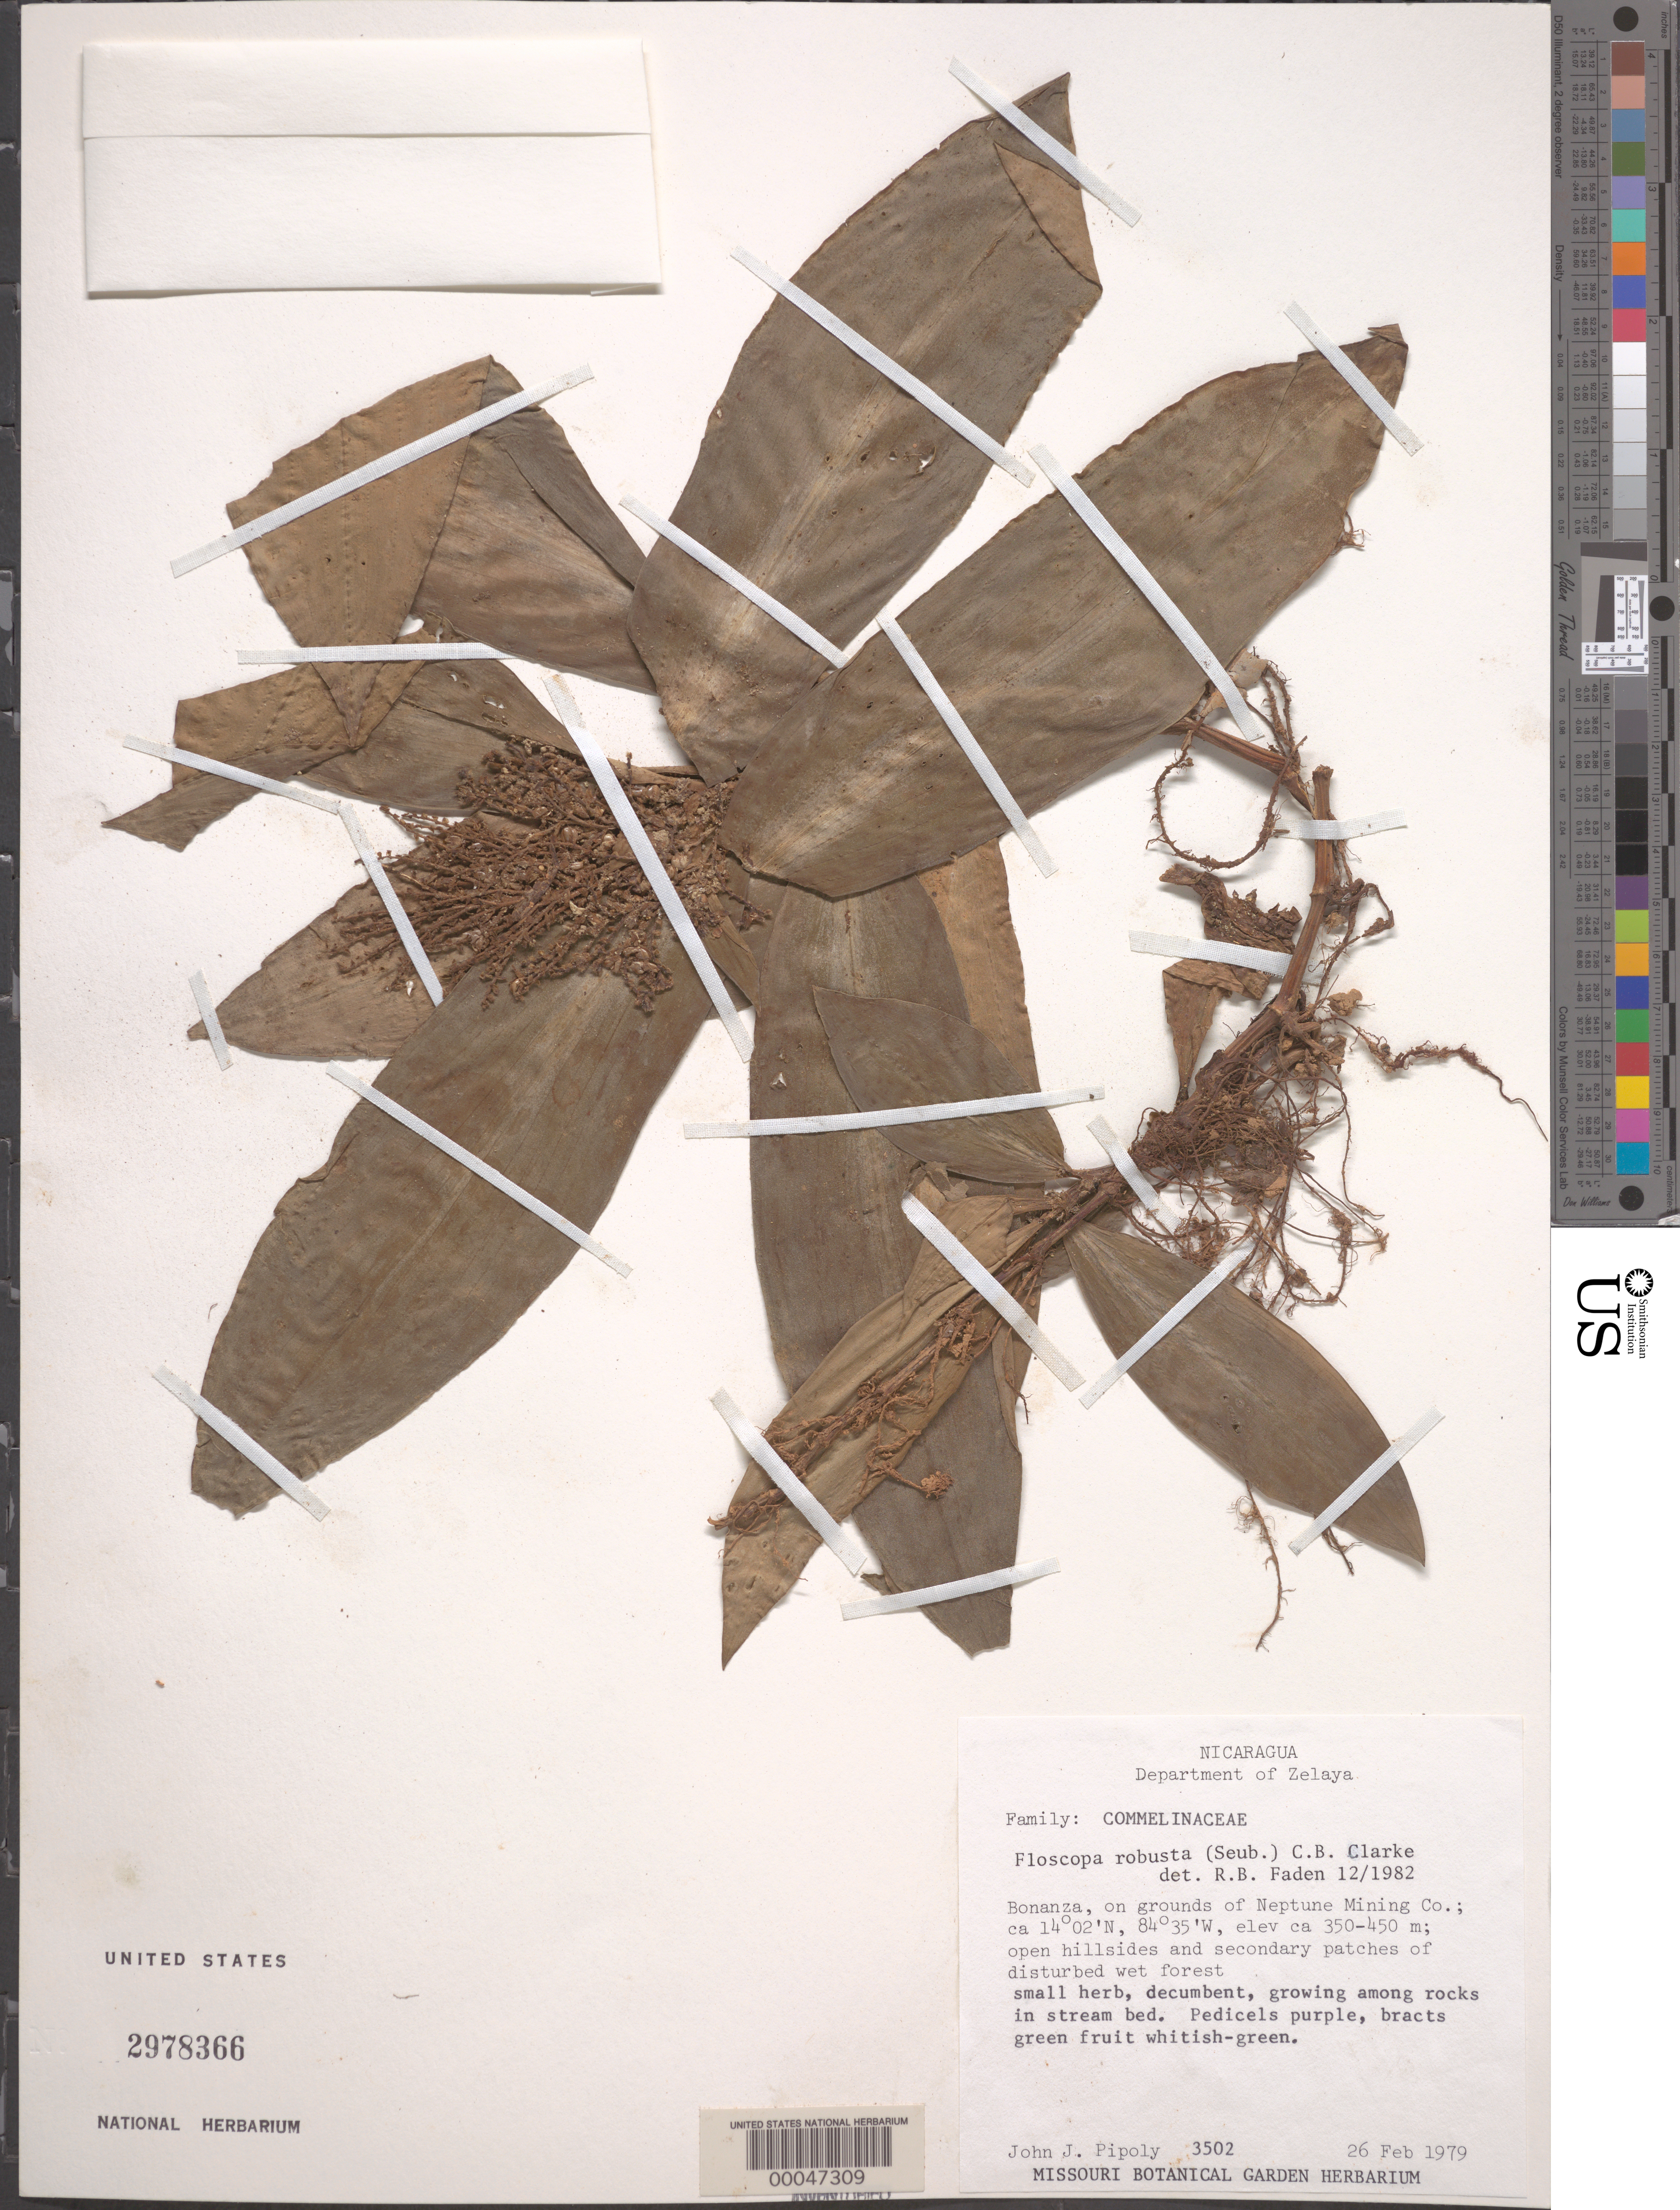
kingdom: Plantae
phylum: Tracheophyta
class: Liliopsida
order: Commelinales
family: Commelinaceae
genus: Floscopa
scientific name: Floscopa robusta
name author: (Seub.) C.B. Clarke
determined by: Faden, Robert B., (US), Smithsonian Institution - National Museum of Natural History (UNITED STATES)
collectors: J. J. Pipoly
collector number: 3502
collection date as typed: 26 Feb 1979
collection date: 1979-02-26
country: Nicaragua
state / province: Atlántico Norte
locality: Bonanza, neptune mining co.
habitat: Open hillsides, disturbed wet forest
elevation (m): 350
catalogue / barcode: US 2978366